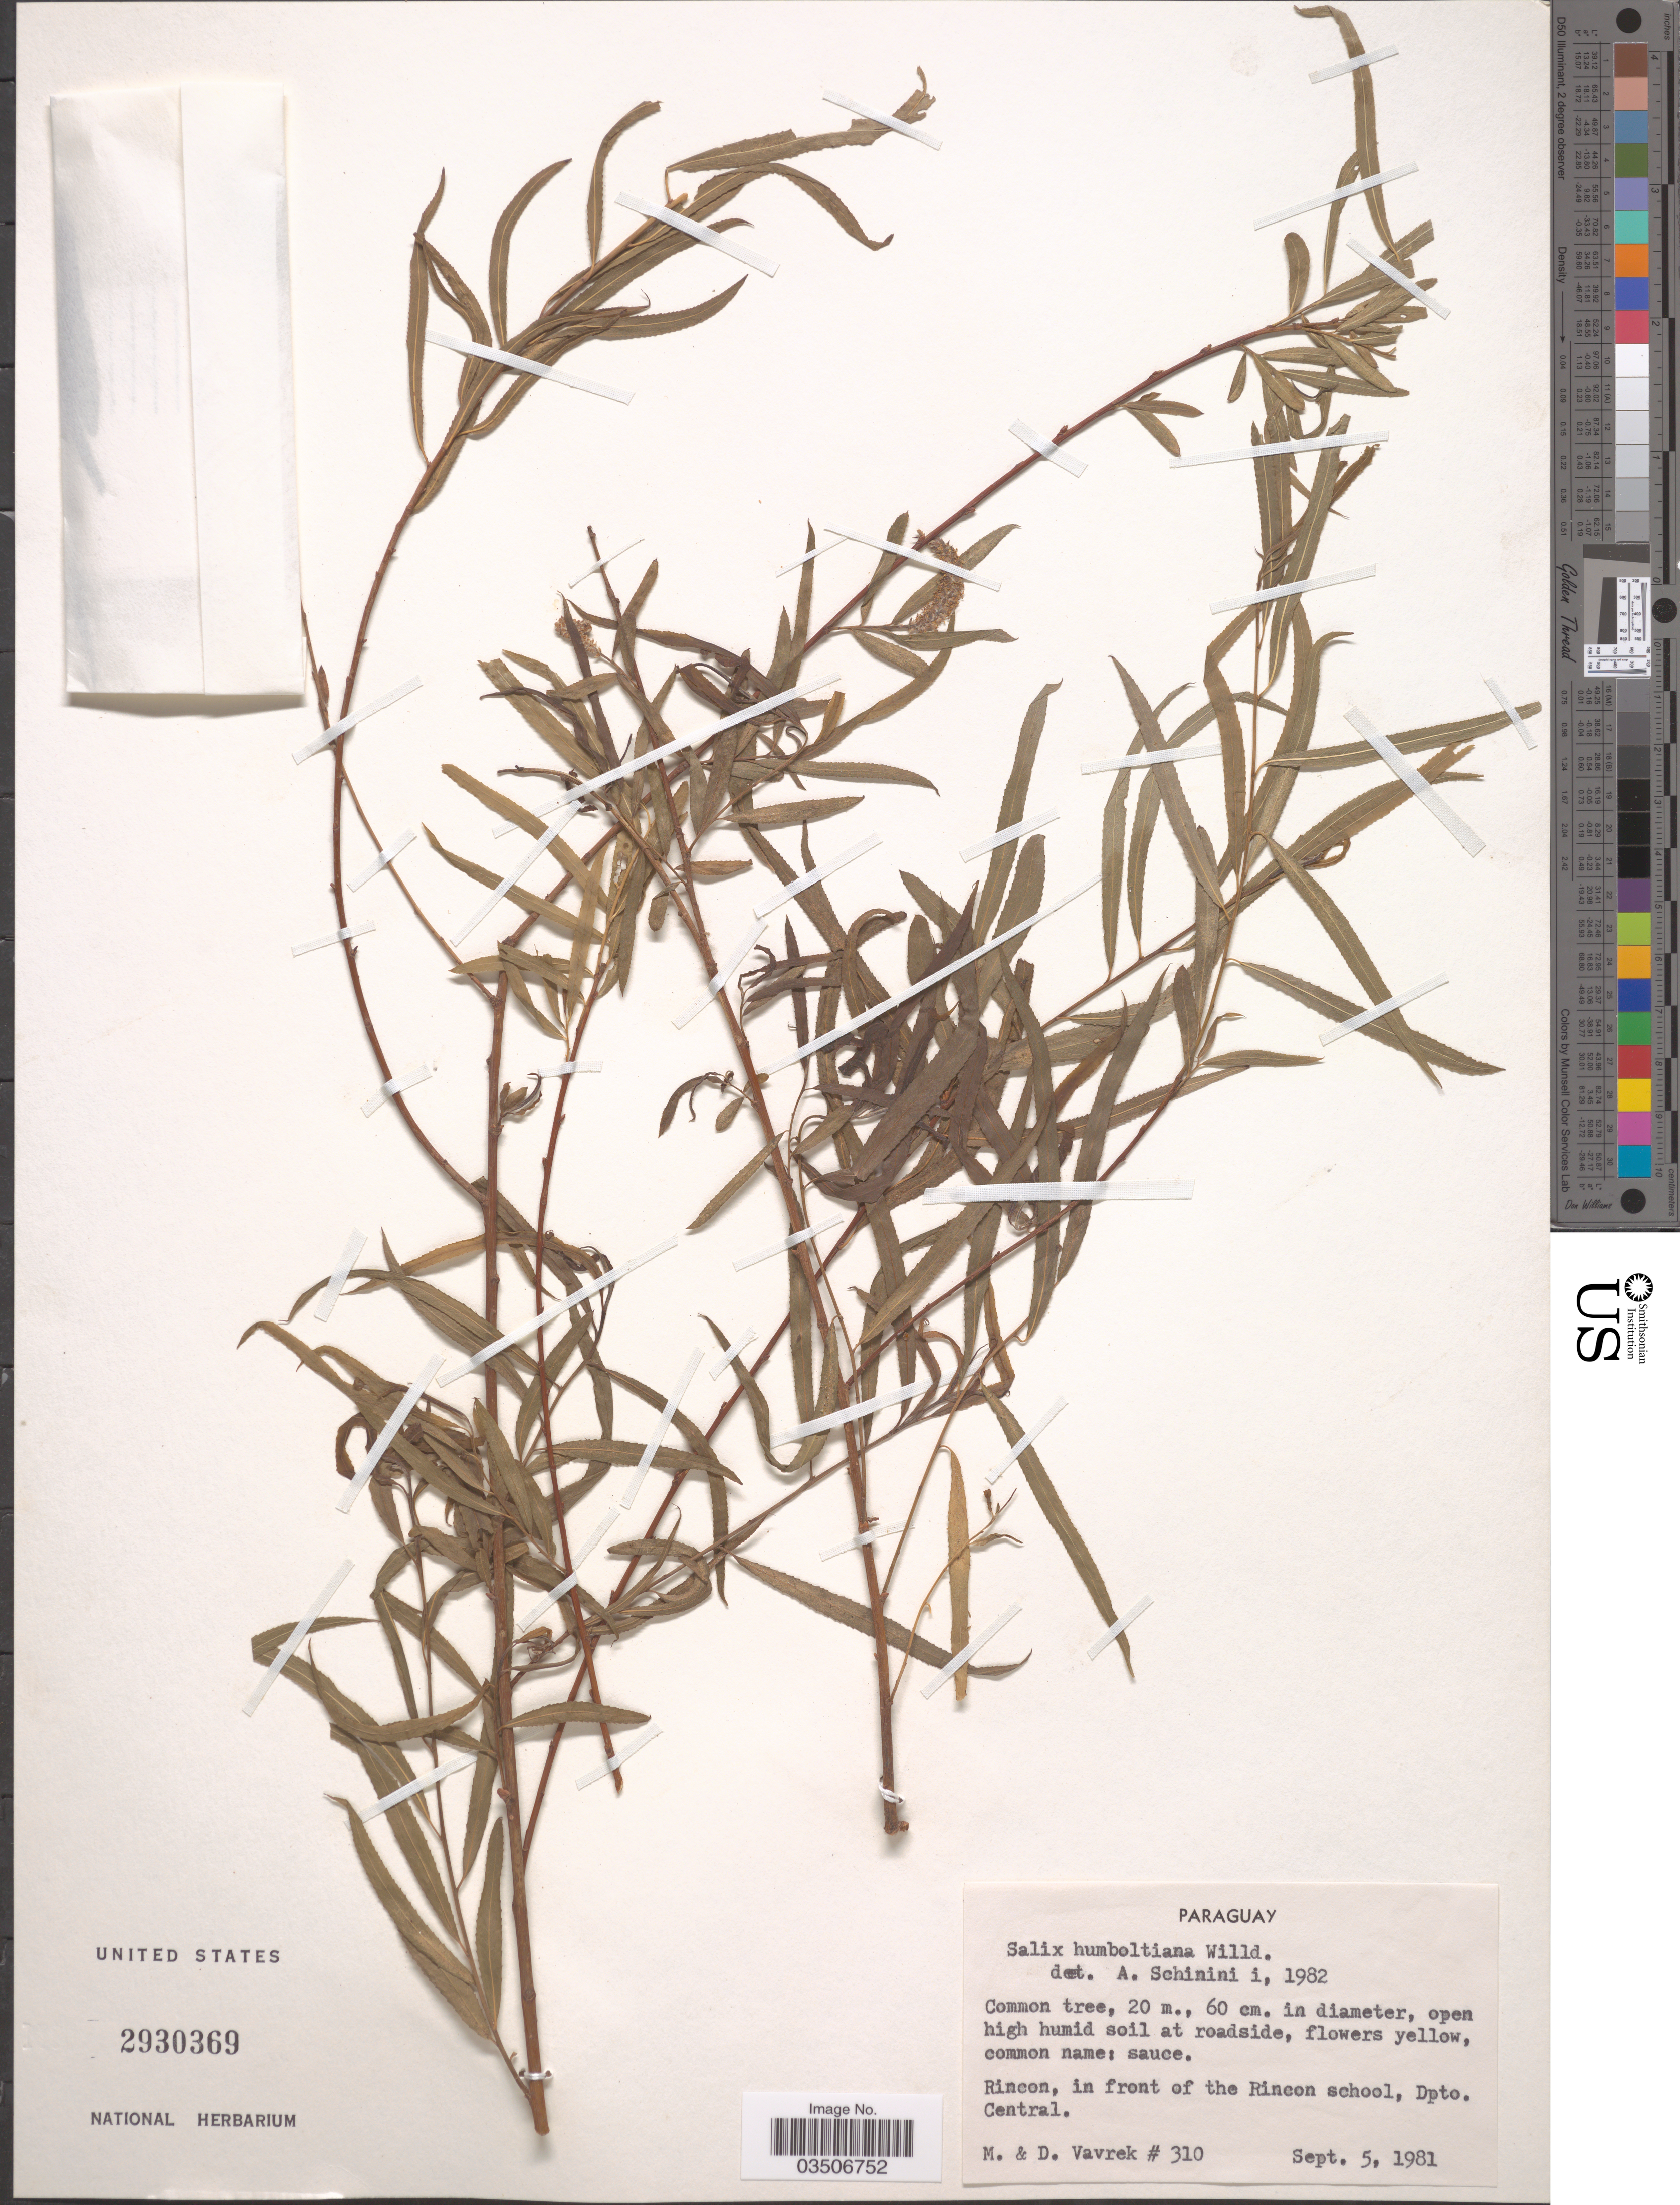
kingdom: Plantae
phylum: Tracheophyta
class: Magnoliopsida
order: Malpighiales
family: Salicaceae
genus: Salix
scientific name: Salix humboldtiana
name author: Willd.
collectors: M. Vavrek & D. Vavrek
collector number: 310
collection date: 1981-09-05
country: Paraguay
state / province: Central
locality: Rincon, in front of the Rincon school, Dpto. Central.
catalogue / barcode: US 2930369